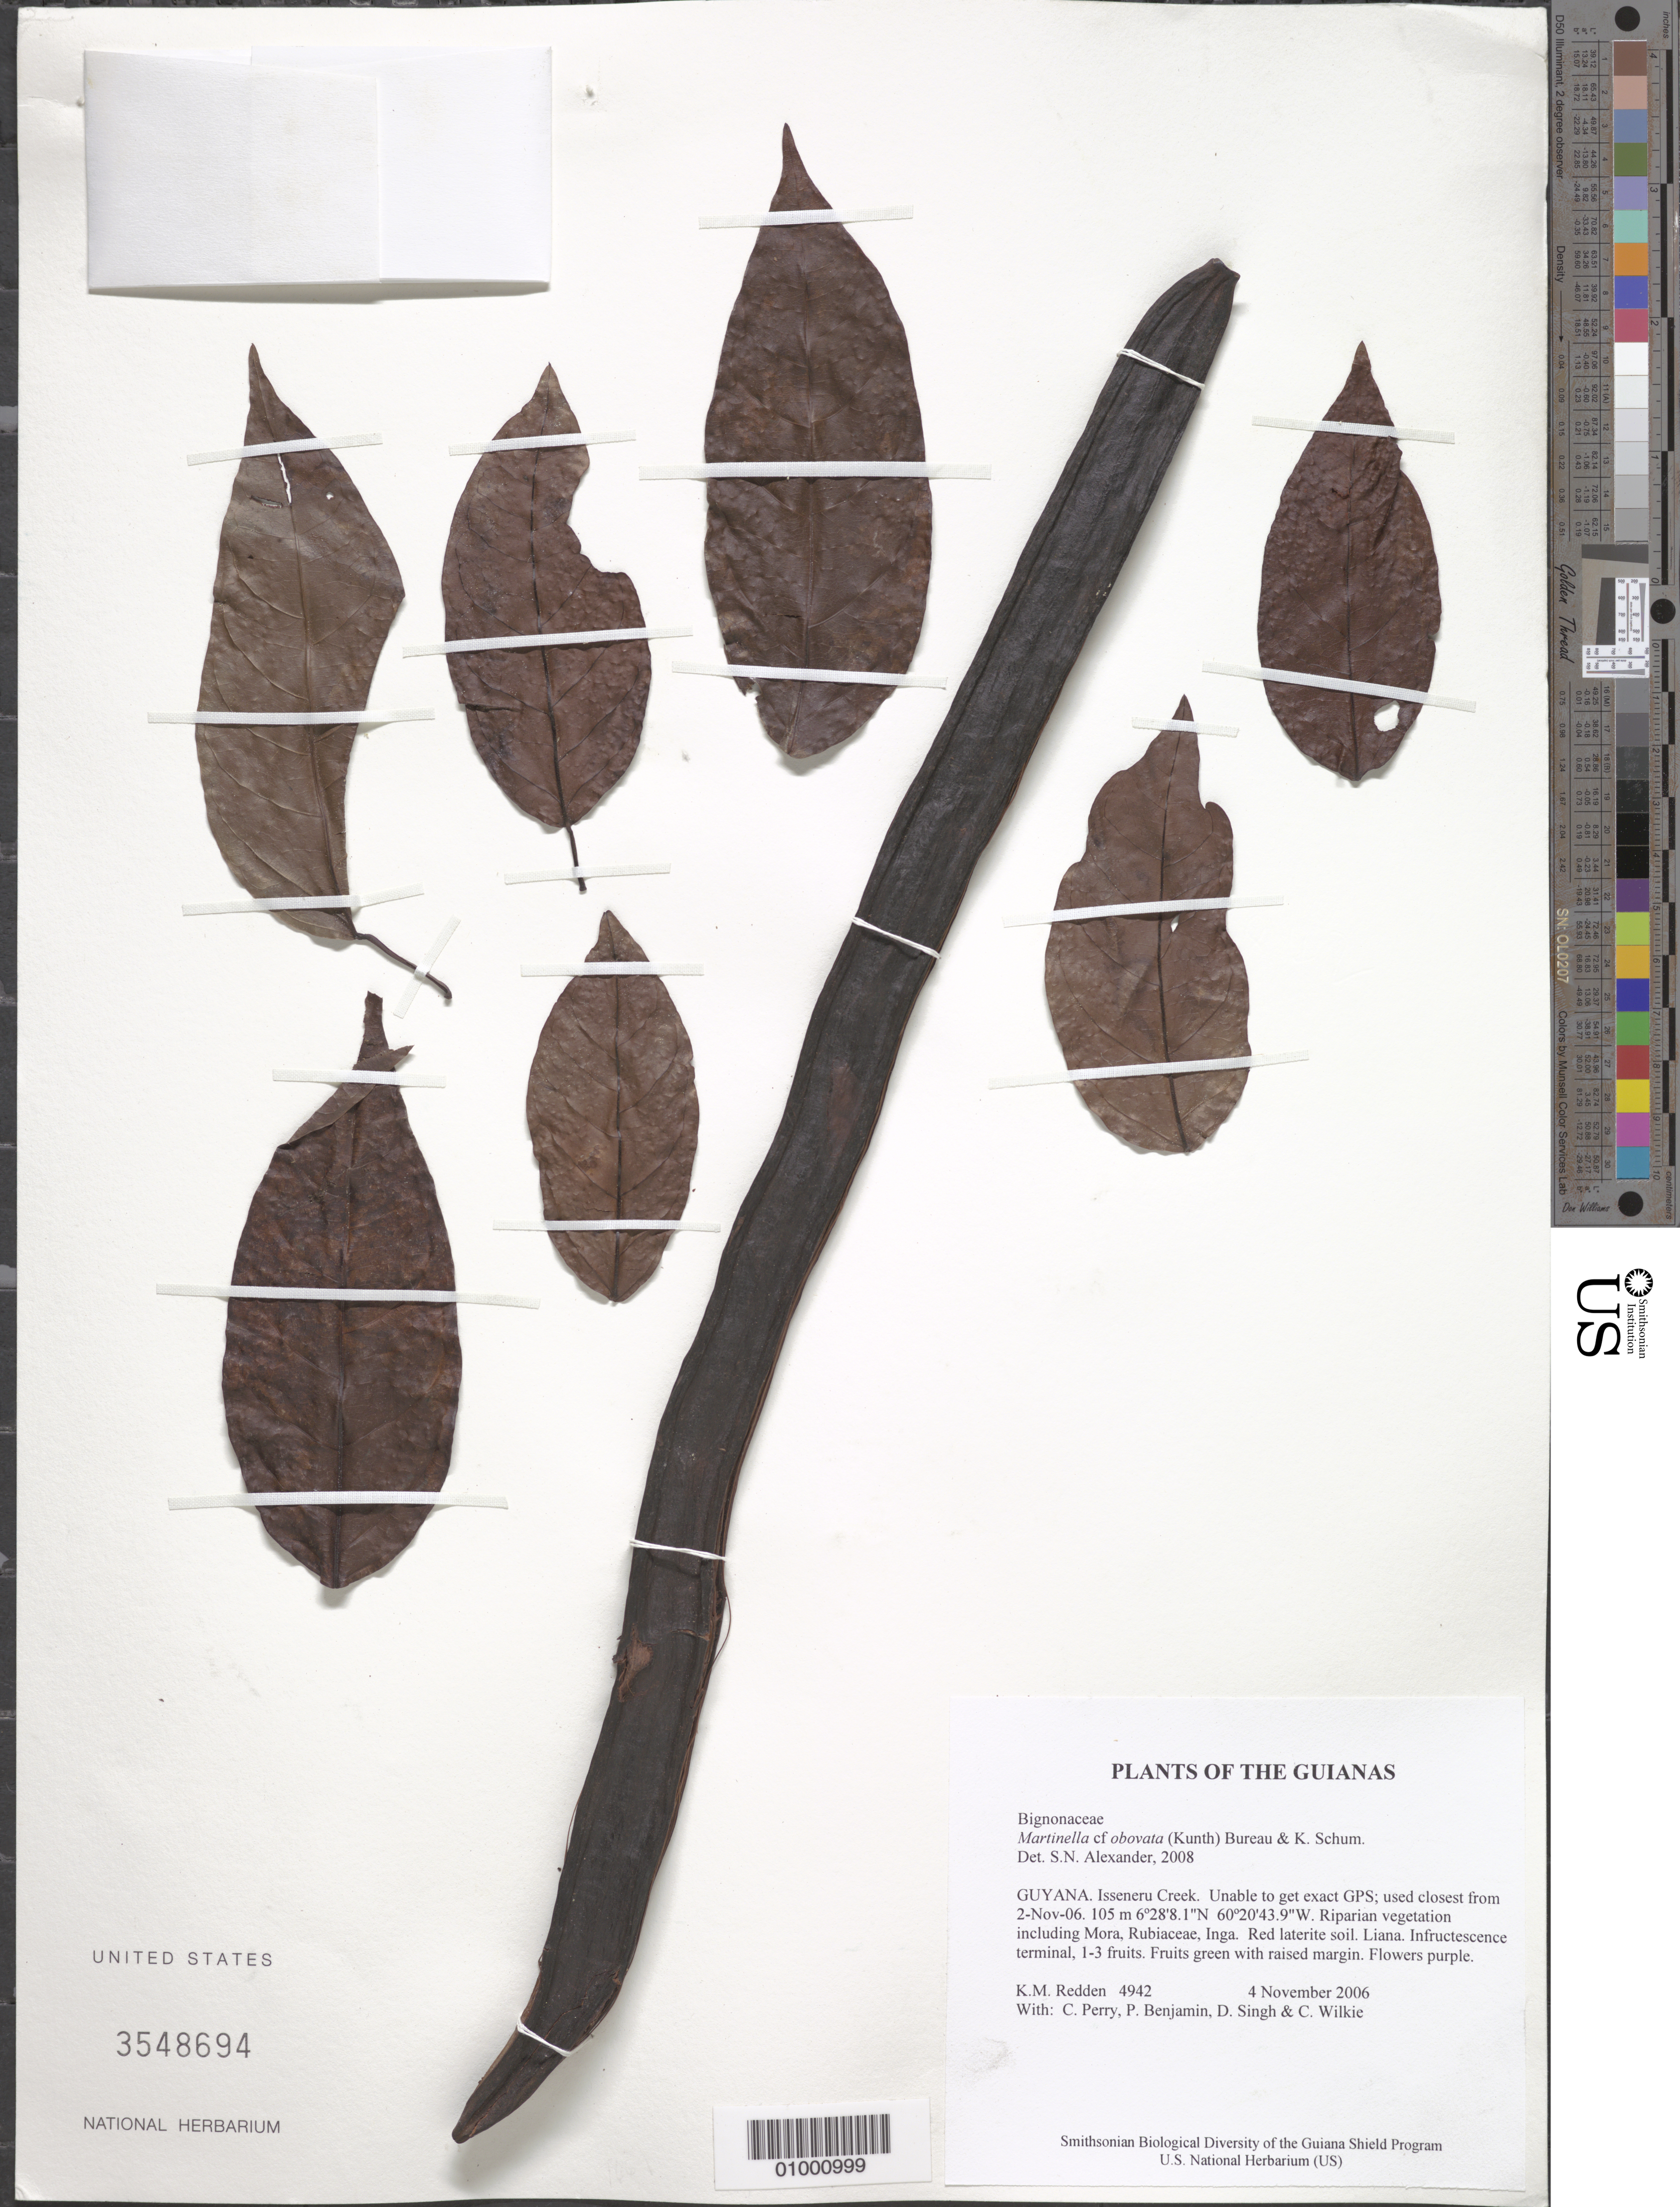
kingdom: Plantae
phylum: Tracheophyta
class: Magnoliopsida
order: Lamiales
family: Bignoniaceae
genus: Martinella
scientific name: Martinella obovata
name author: (Kunth) Bureau & K. Schum.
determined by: Alexander, S. N.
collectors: K. M. Redden, C. Perry, P. Benjamin, D. Singh & C. Wilkie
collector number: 4942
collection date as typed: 4 November 2006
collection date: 2006-11-04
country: Guyana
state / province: Cuyuni-Mazaruni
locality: Isseneru Creek. Unable to get exact GPS; used closest from 2-Nov-06.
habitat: Riparian vegetation including Mora, Rubiaceae, Inga. Red laterite soil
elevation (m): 105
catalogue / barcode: US 3548694